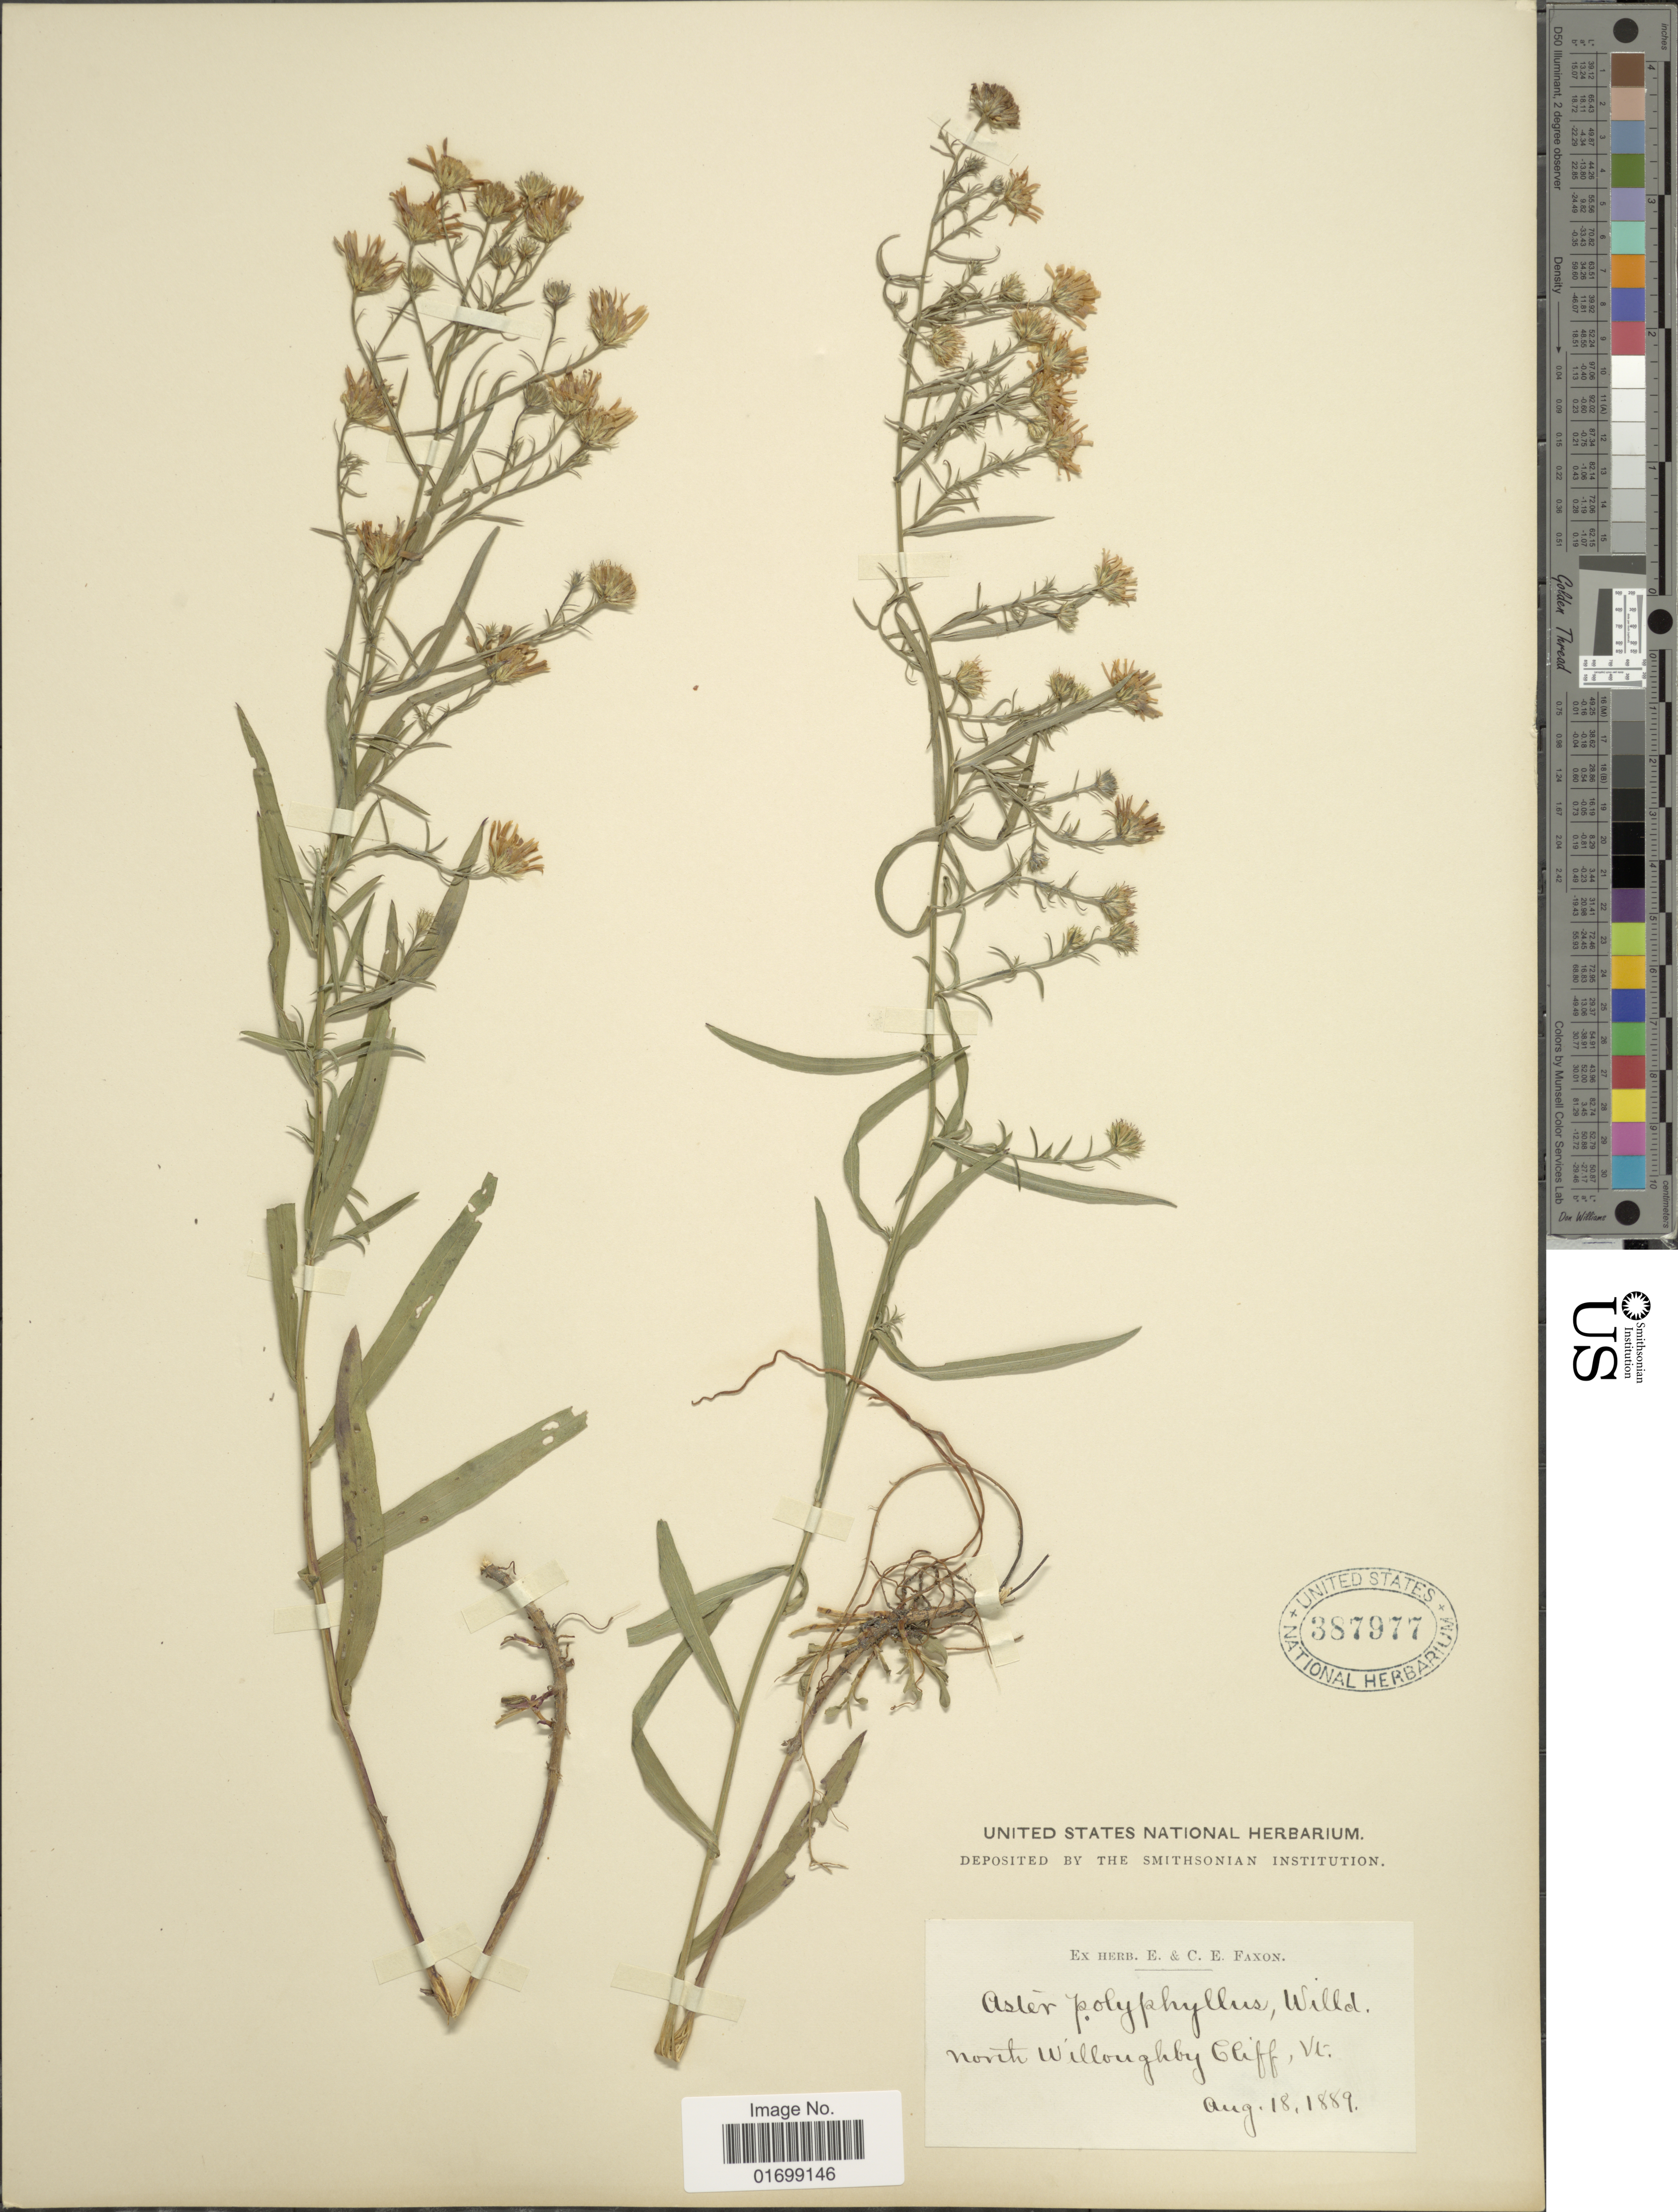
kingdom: Plantae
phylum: Tracheophyta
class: Magnoliopsida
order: Asterales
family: Asteraceae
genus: Symphyotrichum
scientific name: Symphyotrichum pilosum var. pringlei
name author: (A. Gray) G.L. Nesom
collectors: ex herb. E. & C.E. Faxon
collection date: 1889-08-18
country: United States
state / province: Vermont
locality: North Willoughby Cliff.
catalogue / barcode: US 387977